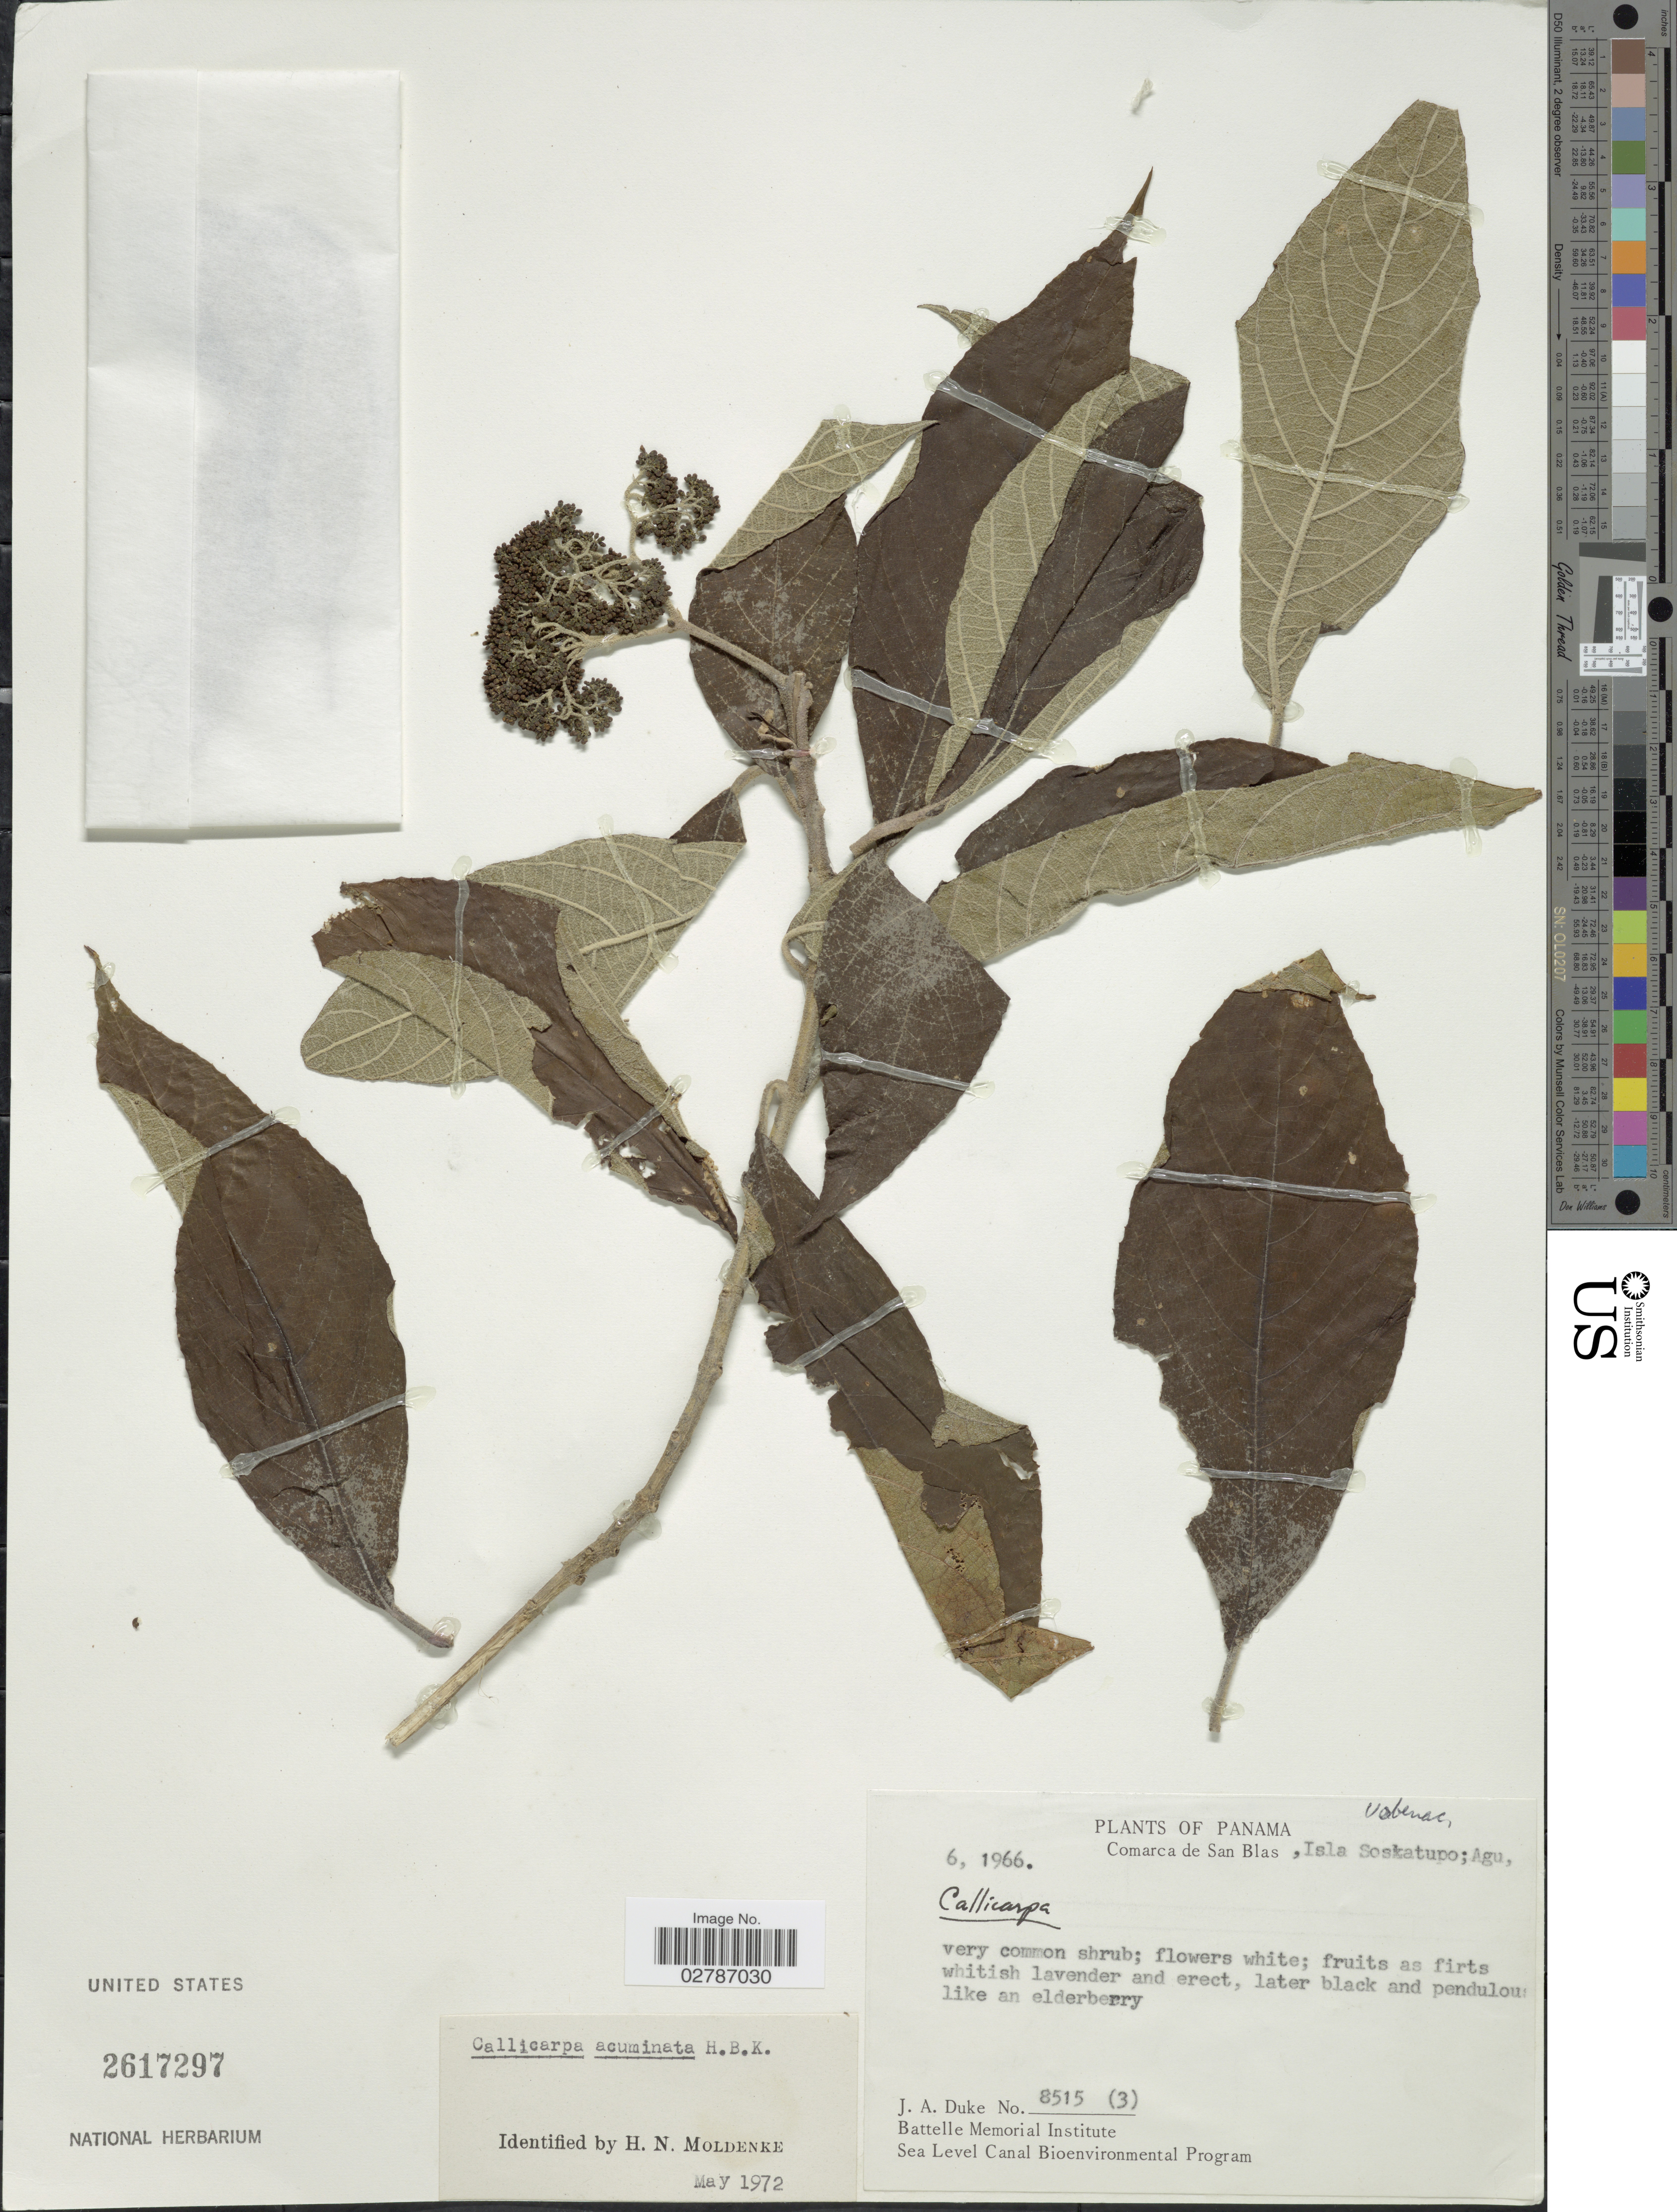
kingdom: Plantae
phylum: Tracheophyta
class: Magnoliopsida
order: Lamiales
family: Lamiaceae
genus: Callicarpa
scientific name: Callicarpa acuminata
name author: Kunth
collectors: J. A. Duke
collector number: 8515(3)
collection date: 1966-06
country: Panama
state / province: Kuna Yala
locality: Comarca de San Blas, Isla Soskatupu; Agu.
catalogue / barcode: US 2617297